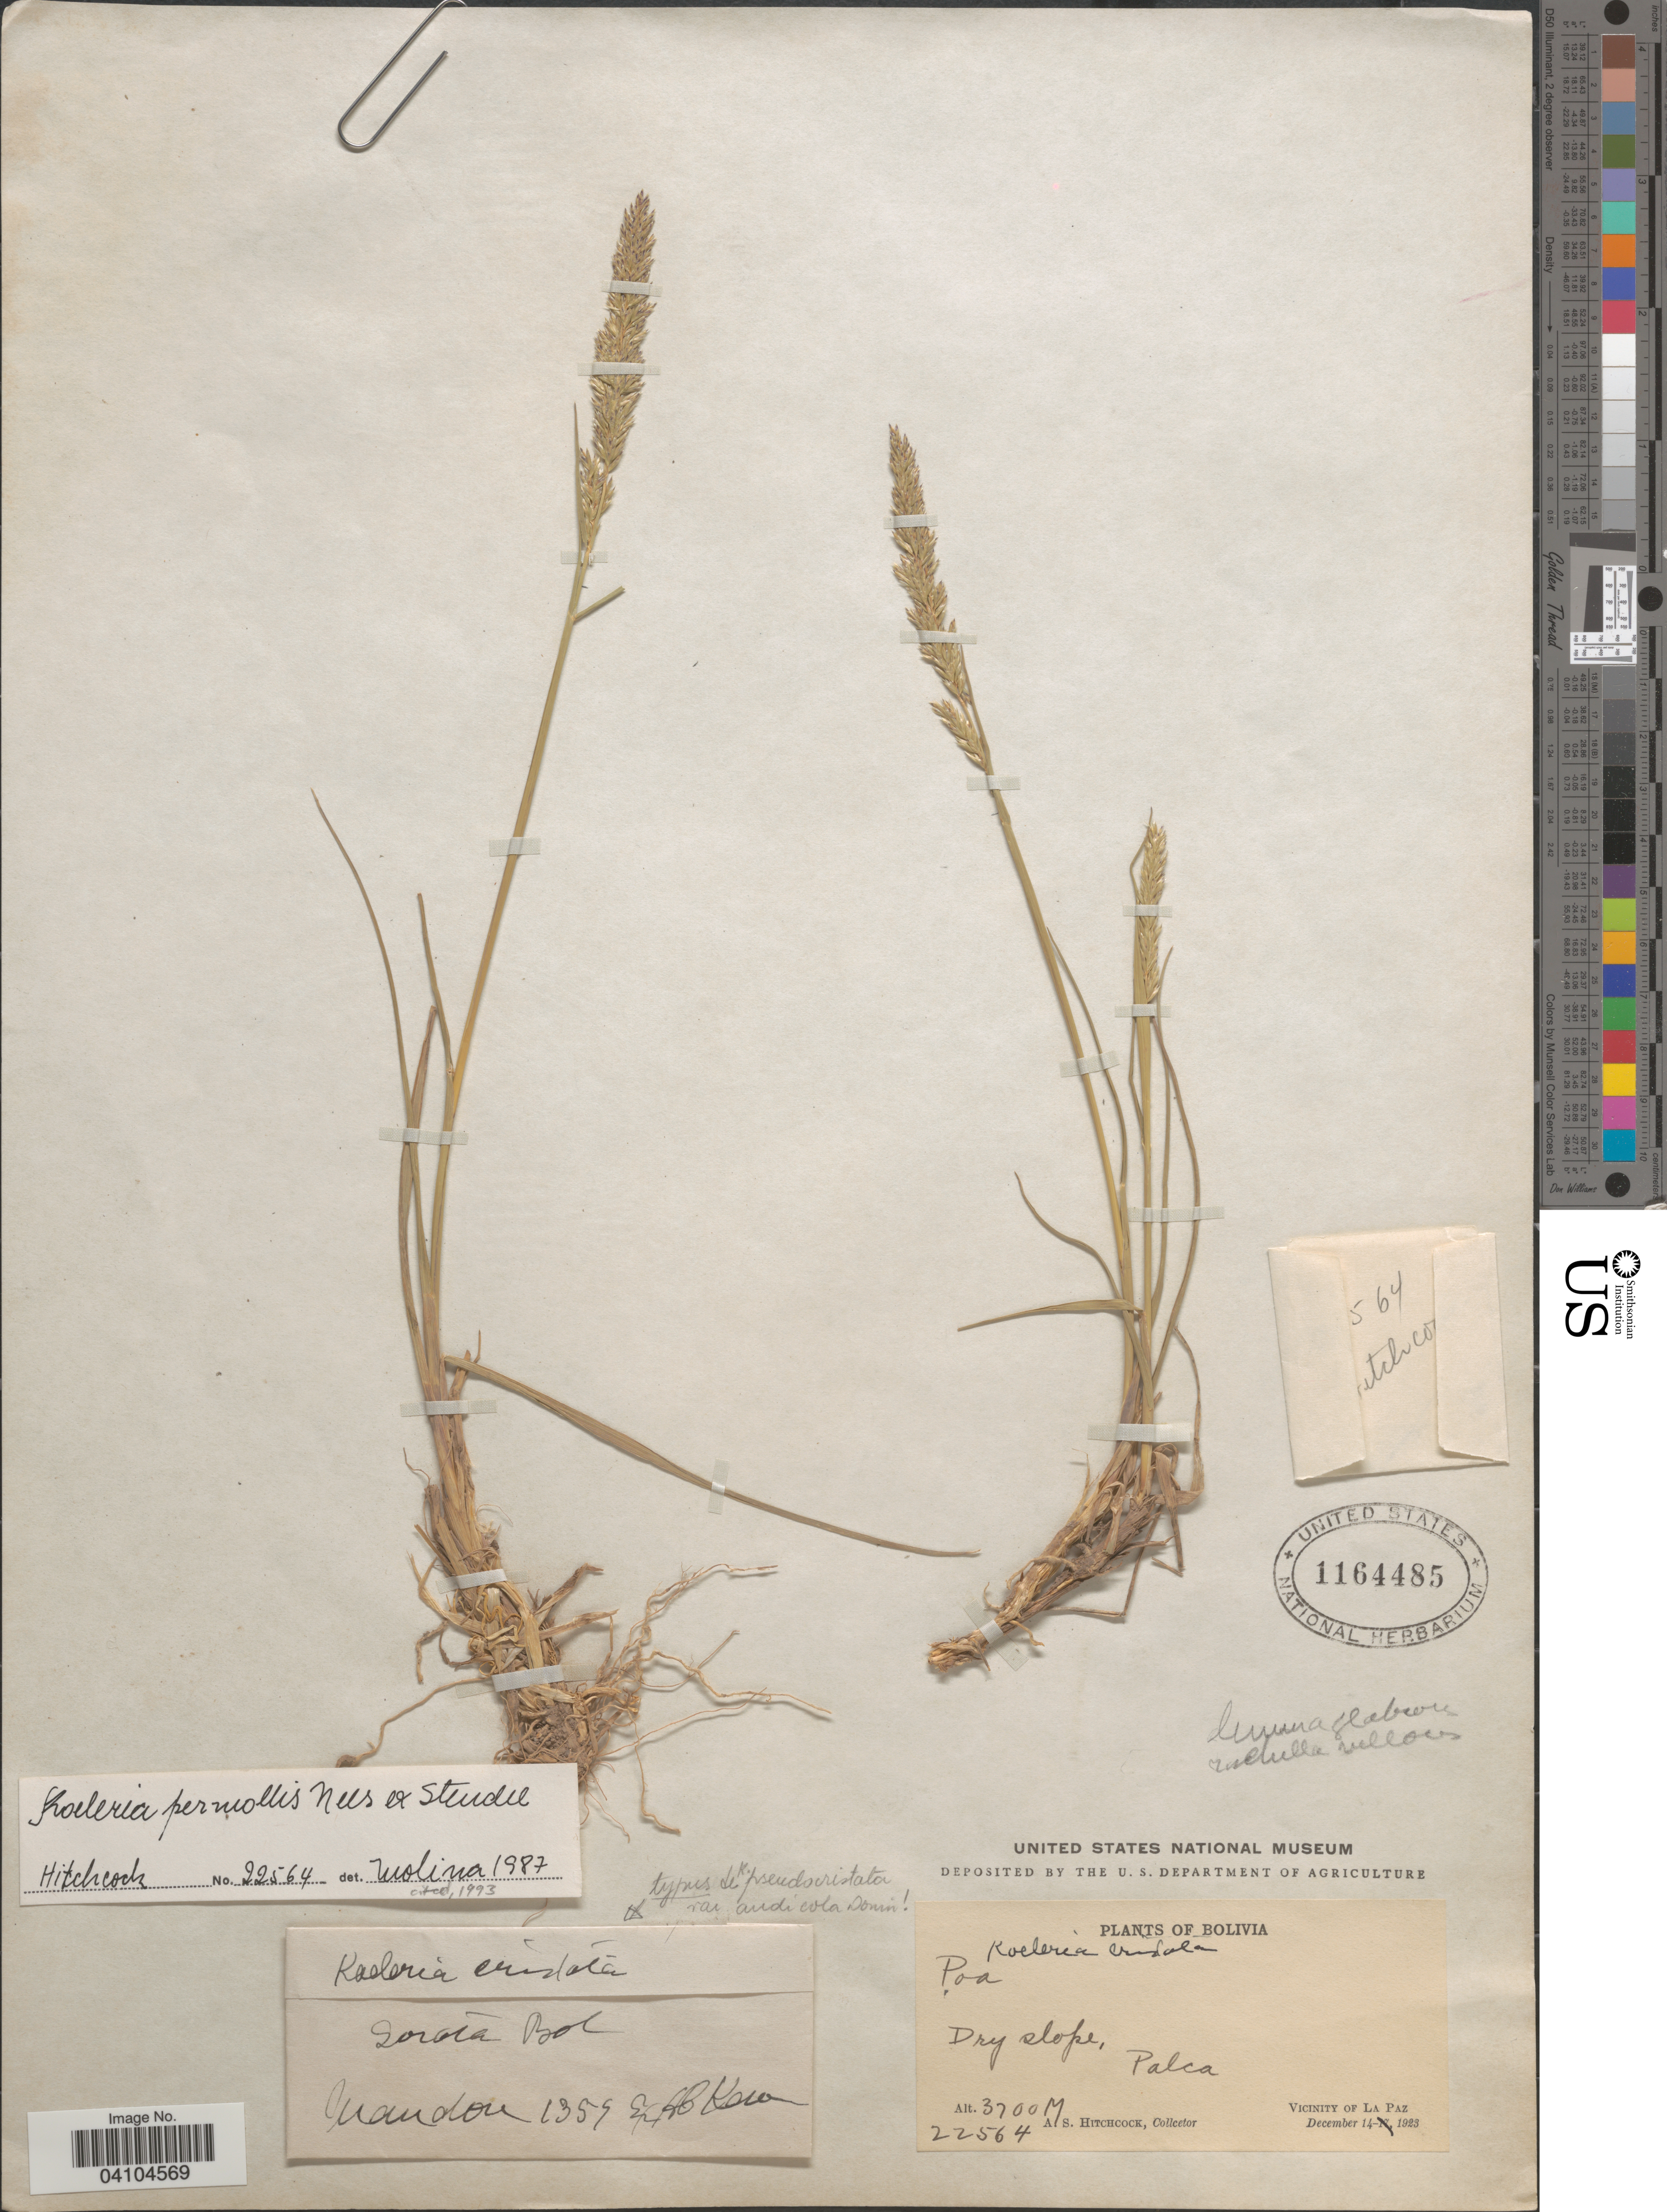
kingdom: Plantae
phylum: Tracheophyta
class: Liliopsida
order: Poales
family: Poaceae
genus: Koeleria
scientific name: Koeleria permollis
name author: Nees ex Steud.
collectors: A. S. Hitchcock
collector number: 22564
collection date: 1923-12-14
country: Bolivia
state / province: La Paz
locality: Palca. Vicinity of La Paz.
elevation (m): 3700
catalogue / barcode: US 1164485